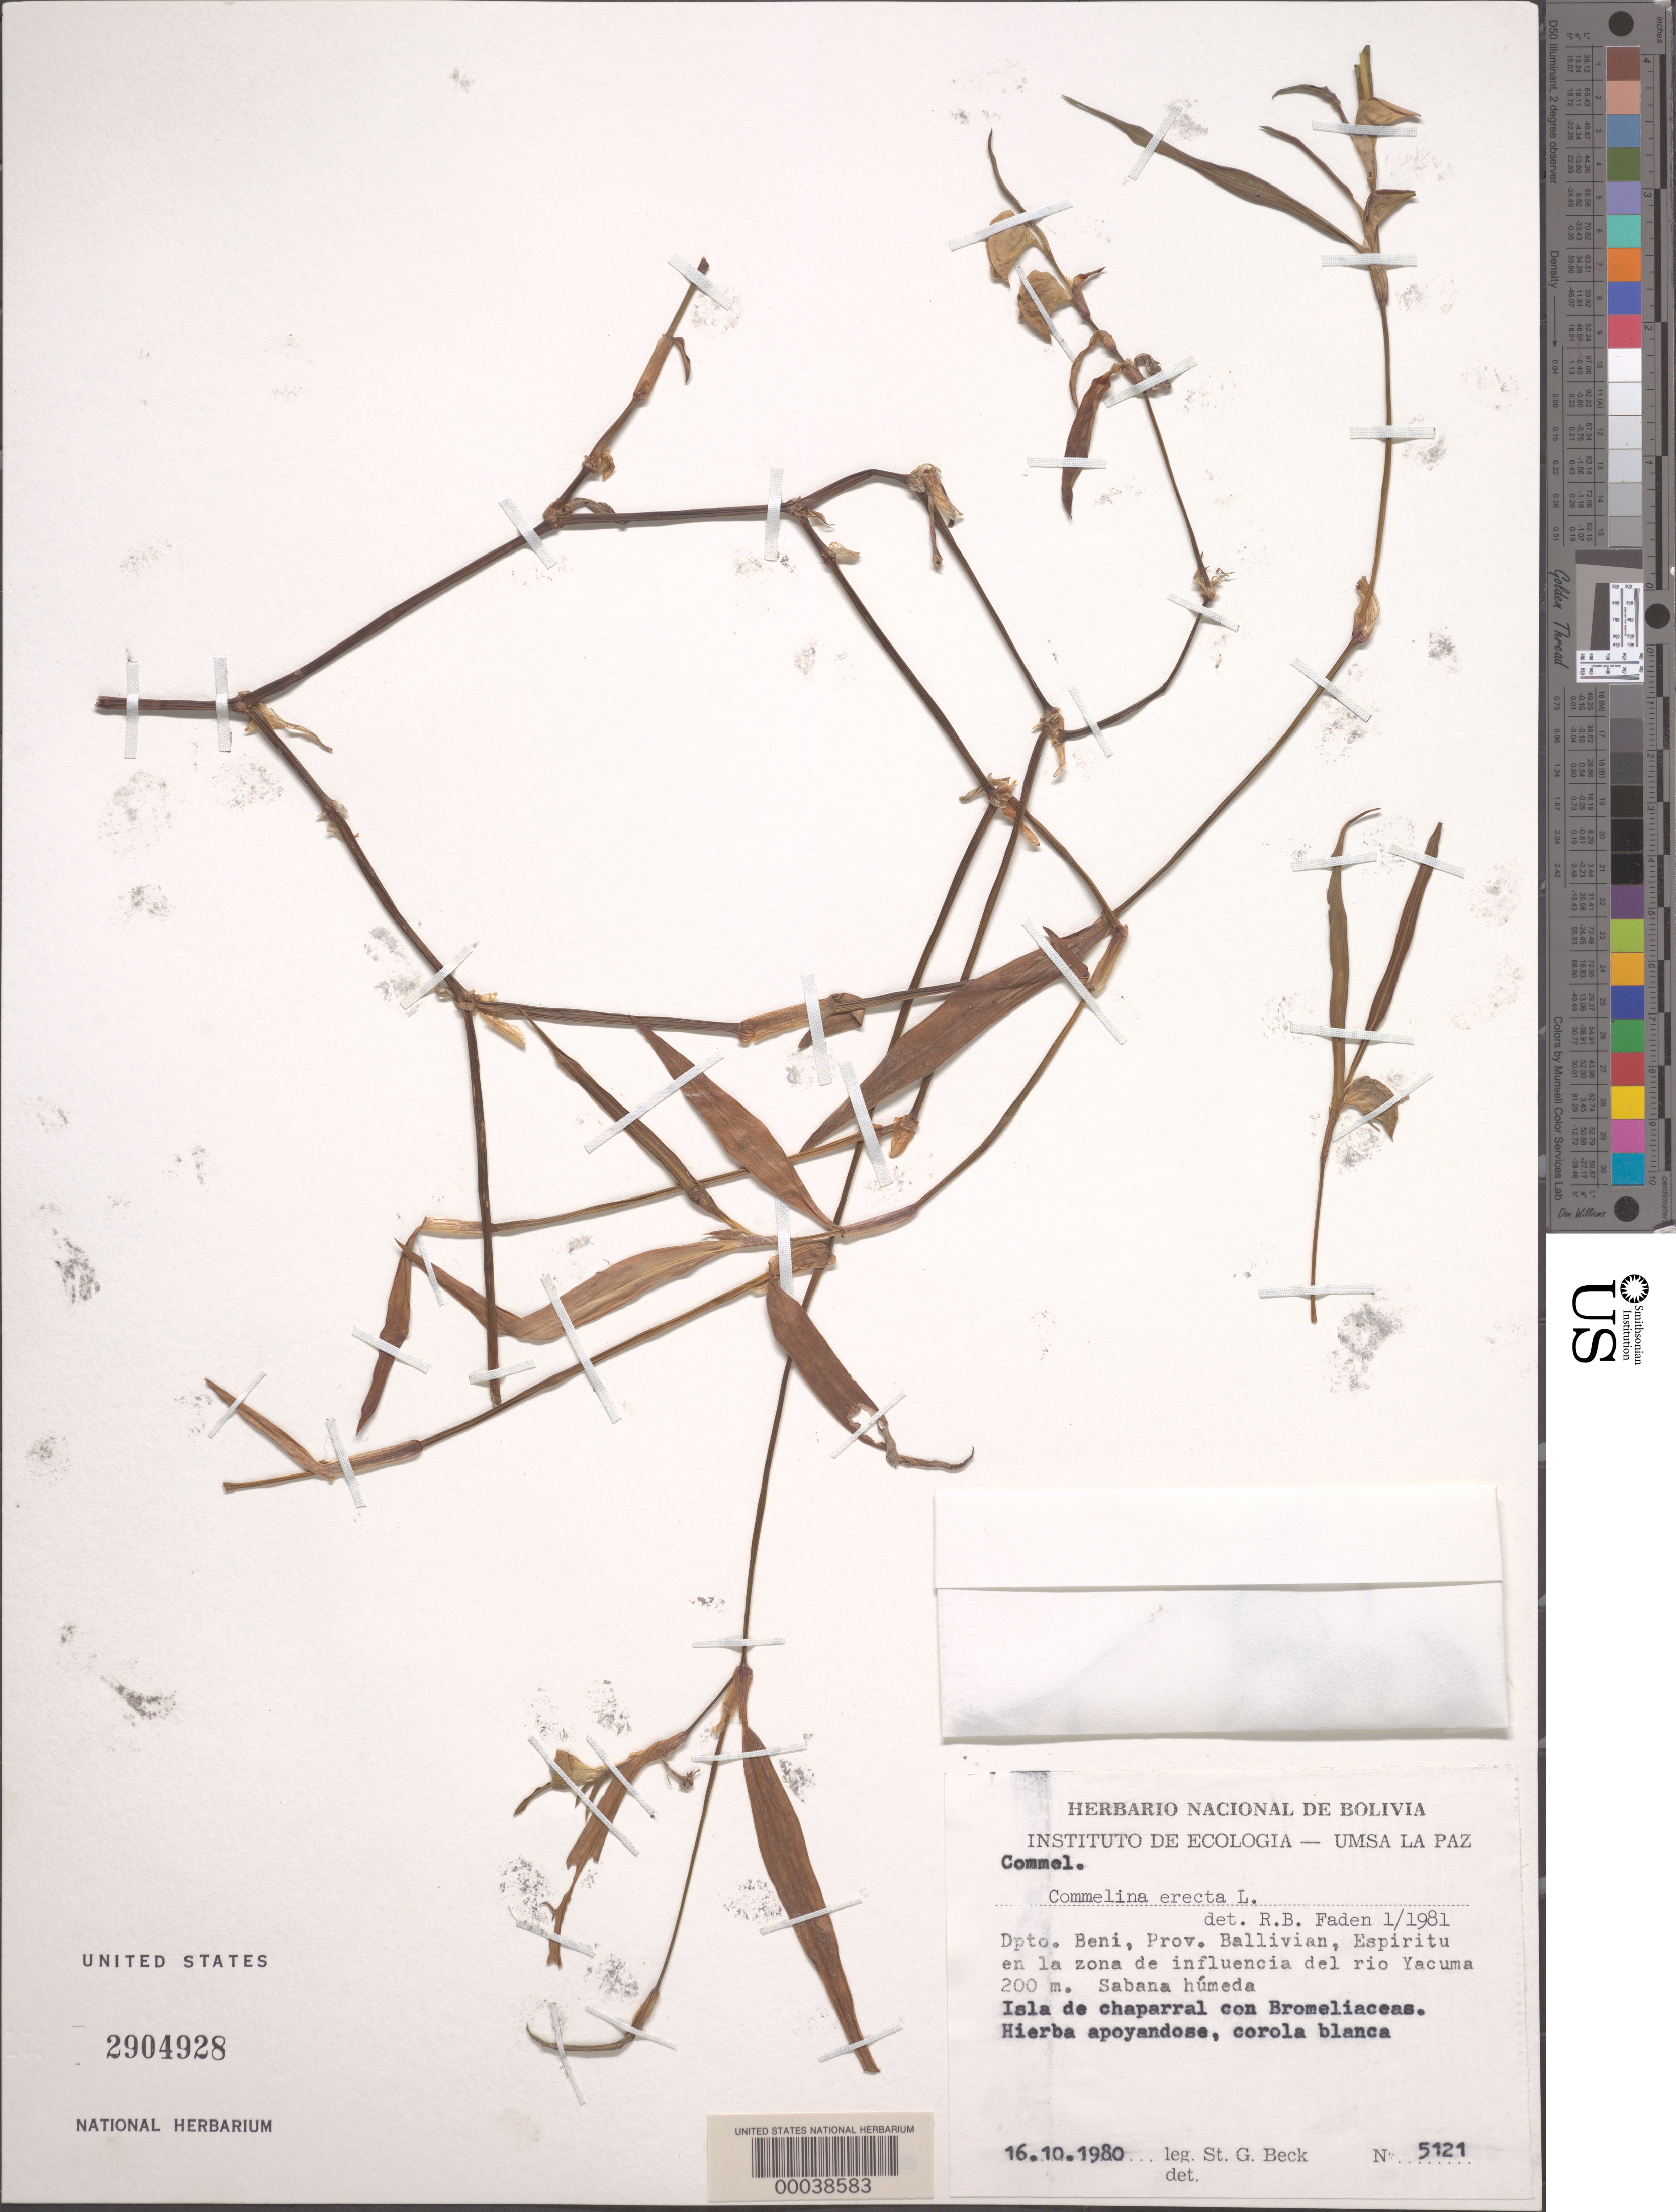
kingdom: Plantae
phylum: Tracheophyta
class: Liliopsida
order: Commelinales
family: Commelinaceae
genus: Commelina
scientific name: Commelina erecta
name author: L.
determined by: Faden, Robert B., (US), Smithsonian Institution - National Museum of Natural History (UNITED STATES)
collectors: S. G. Beck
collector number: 5121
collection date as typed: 16 Oct 1980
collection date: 1980-10-16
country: Bolivia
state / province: Beni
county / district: General José Ballivián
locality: Area where Espirito and Rio Yacuma meet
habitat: Moist grassy plain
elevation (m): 200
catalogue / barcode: US 2904928